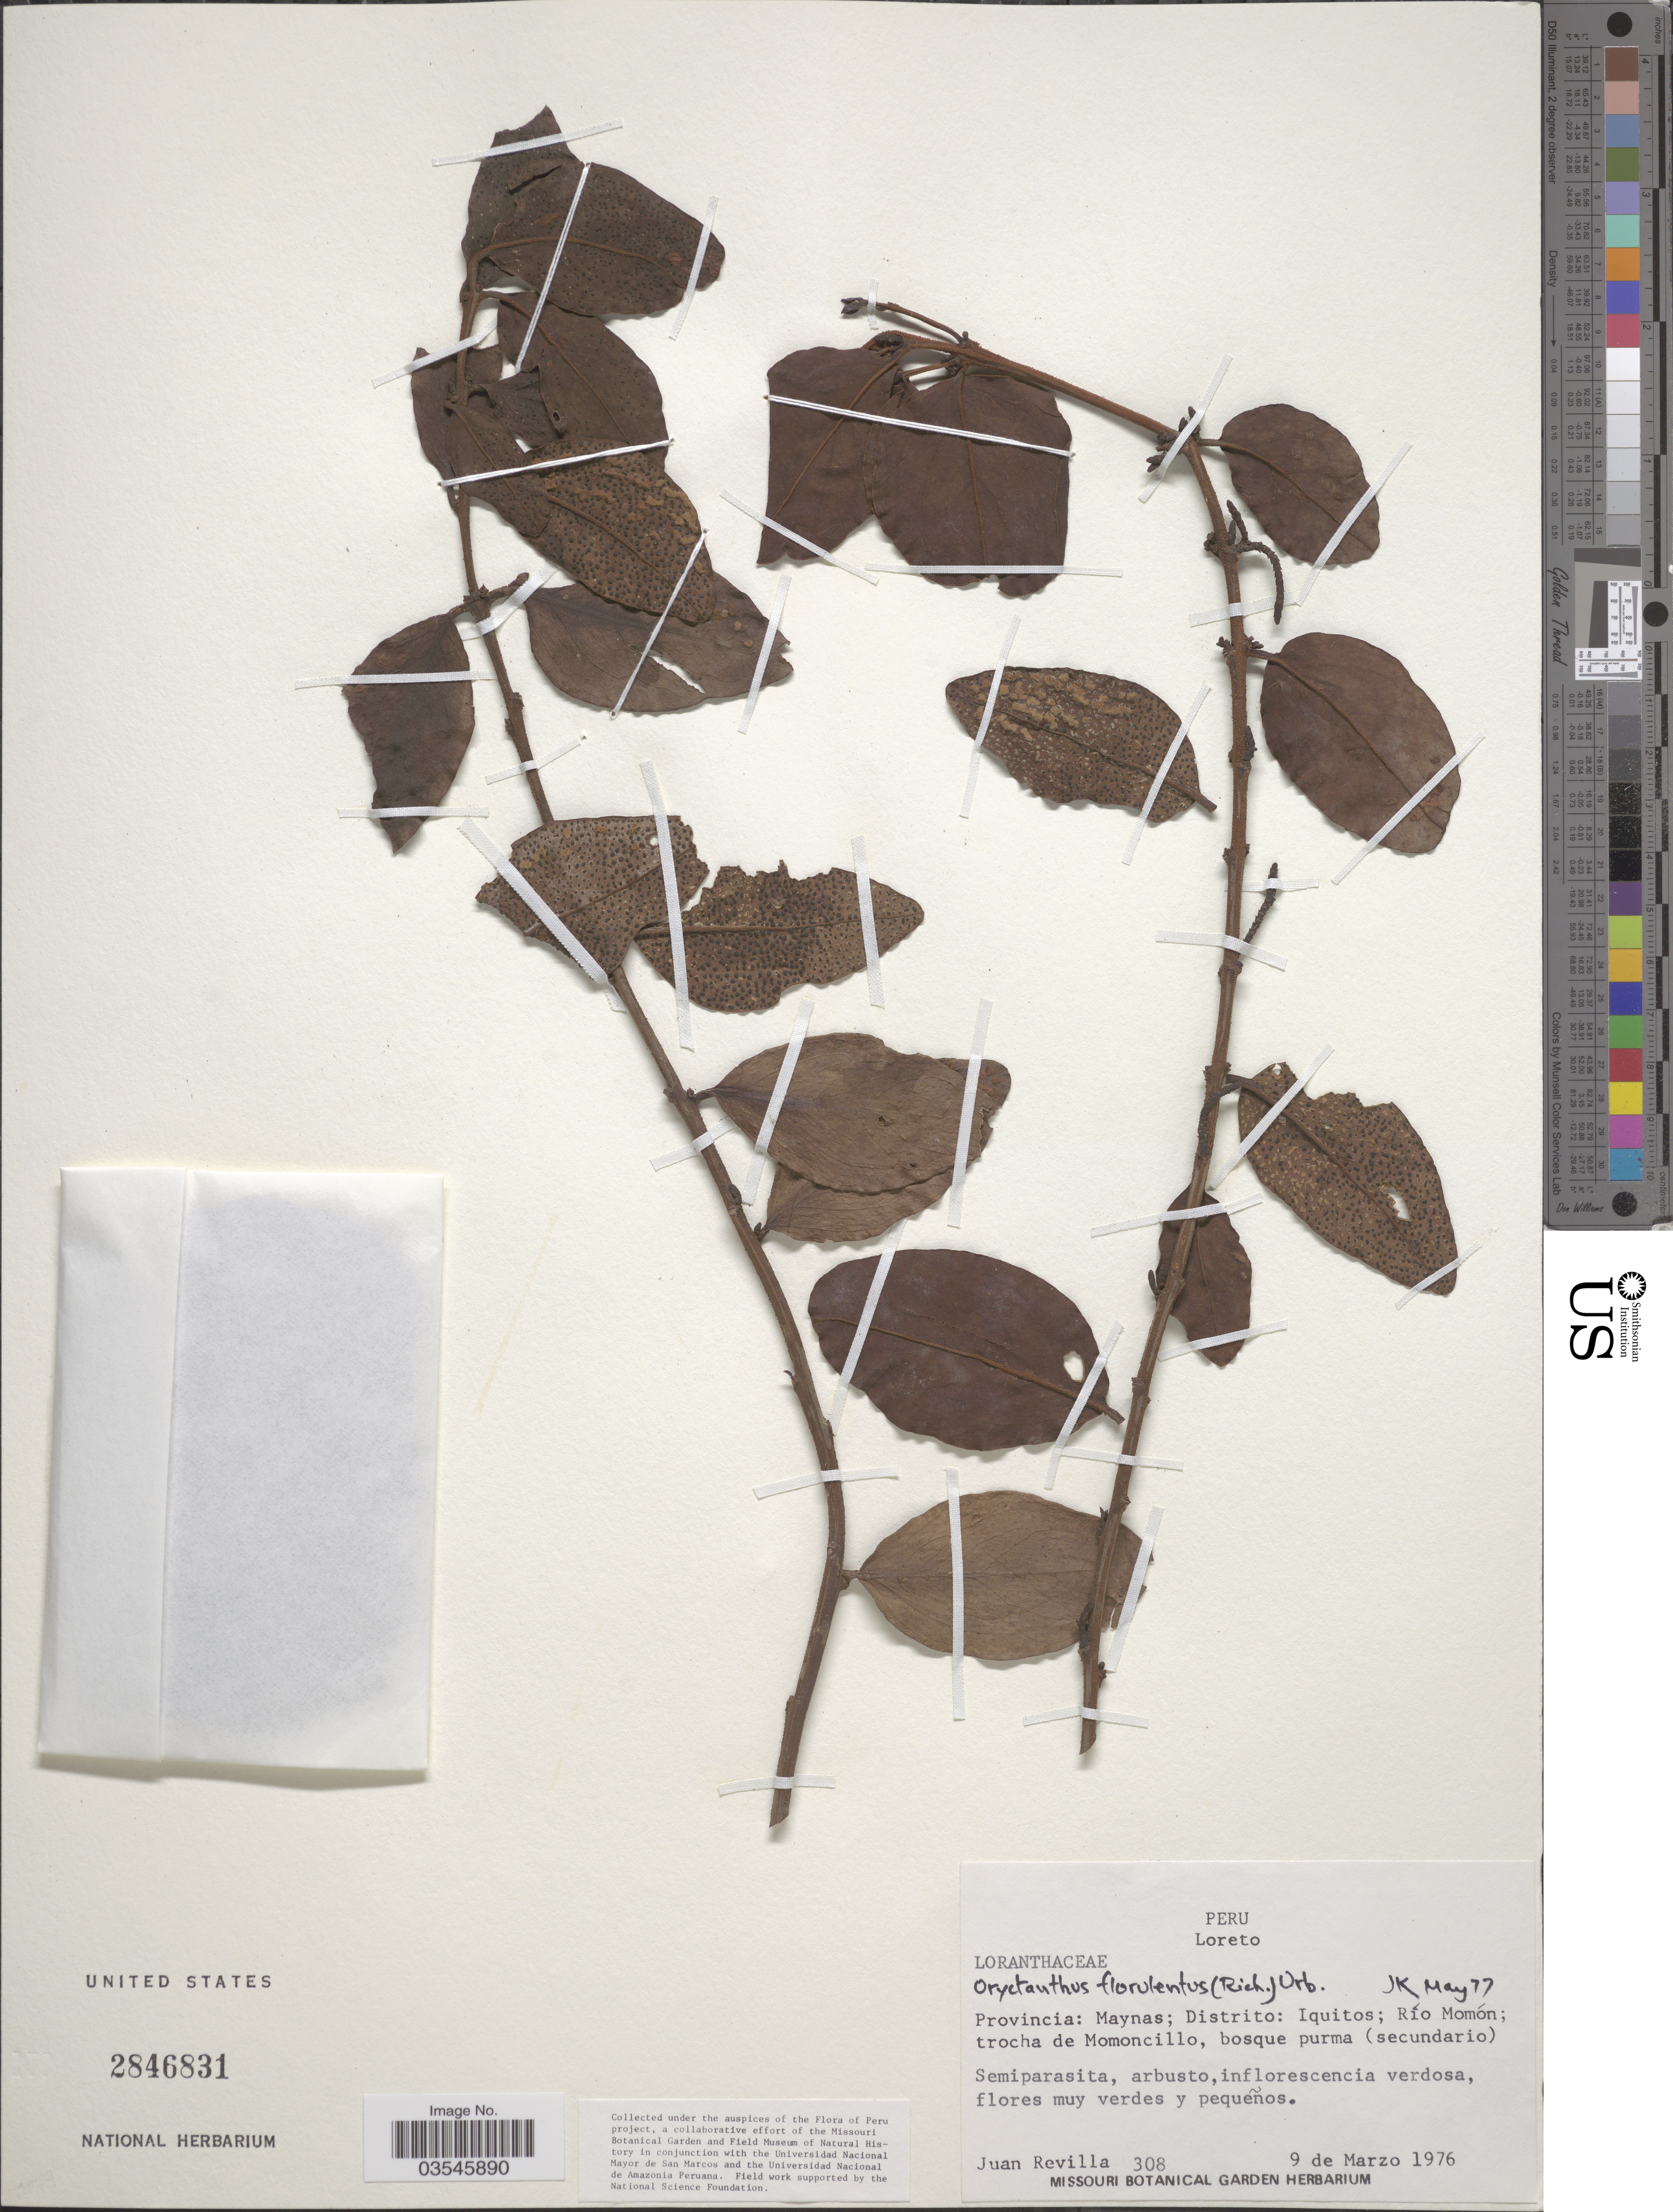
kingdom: Plantae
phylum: Tracheophyta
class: Magnoliopsida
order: Santalales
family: Loranthaceae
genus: Oryctanthus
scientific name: Oryctanthus florulentus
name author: (Rich.) Tiegh.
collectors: J. Revilla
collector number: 308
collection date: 1976-03-09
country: Peru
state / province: Loreto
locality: Provincia: Maynas; Distrito: Iquitos; Río Momón; trocha de Momoncillo.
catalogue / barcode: US 2846831